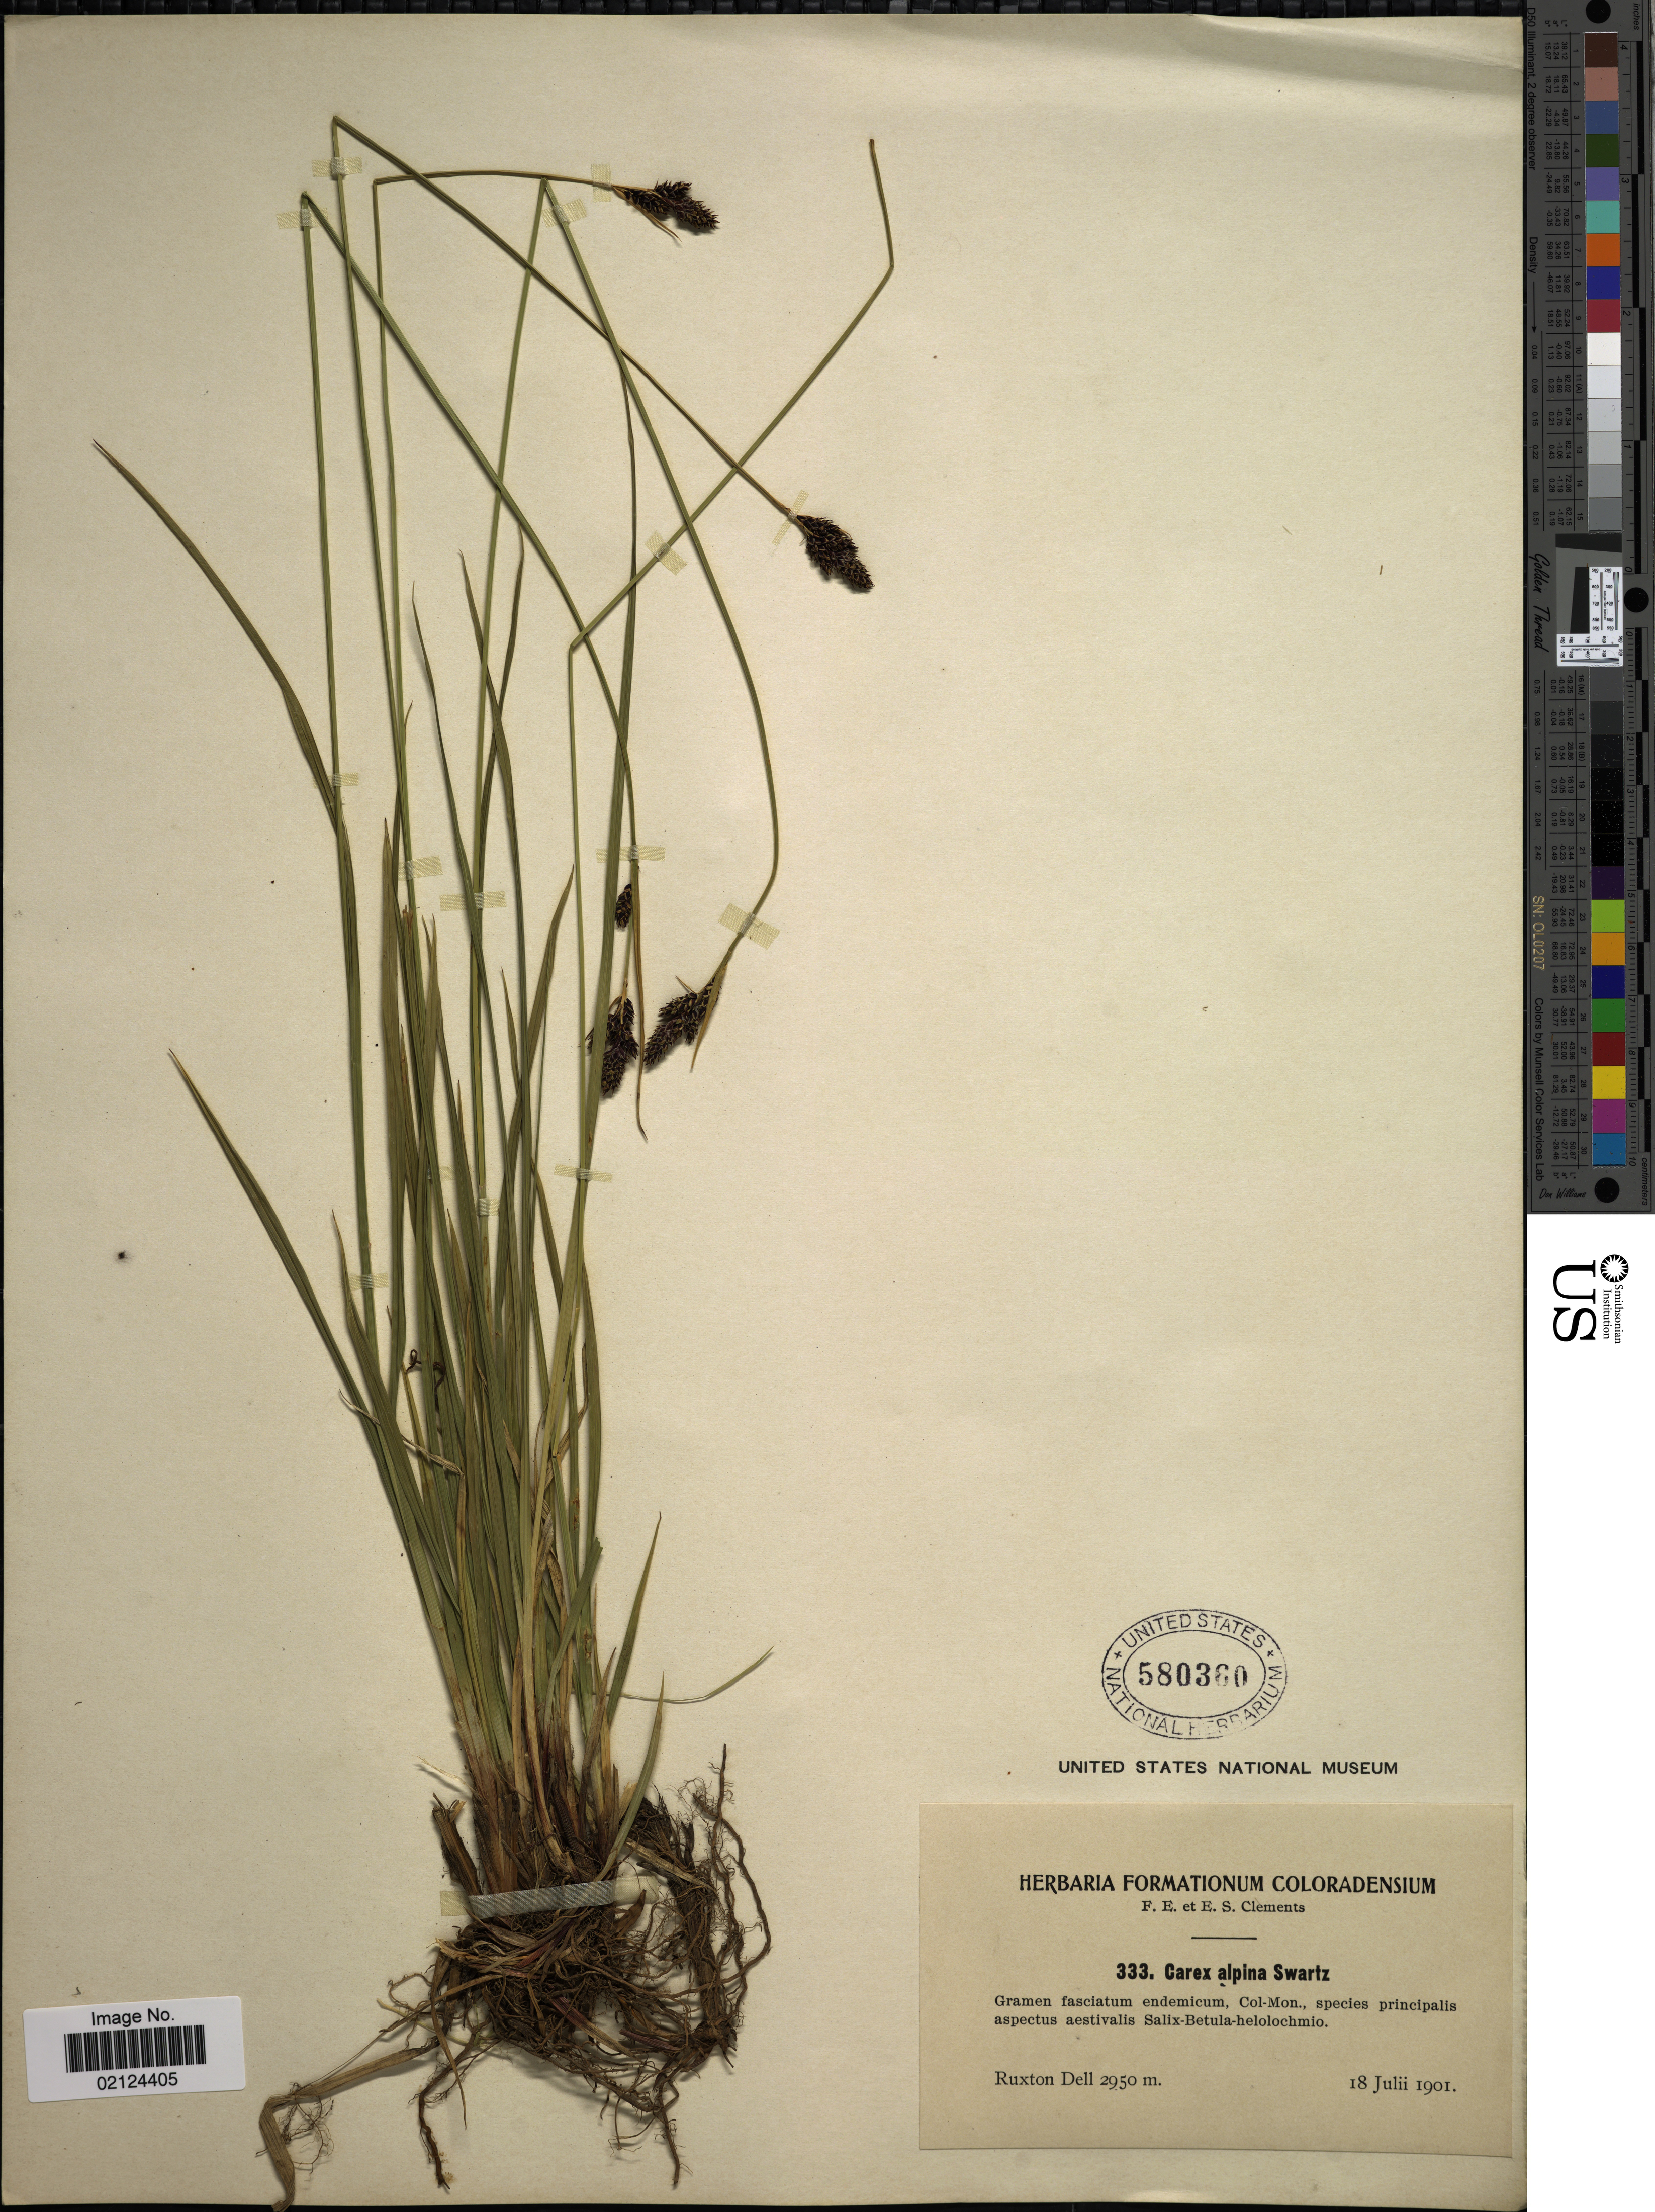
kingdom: Plantae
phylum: Tracheophyta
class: Liliopsida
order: Poales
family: Cyperaceae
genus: Carex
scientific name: Carex media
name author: R. Br.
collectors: F. E. Clements & E. S. Clements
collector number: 333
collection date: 1901-07-18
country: United States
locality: Ruxton Dell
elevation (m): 2950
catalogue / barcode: US 580360